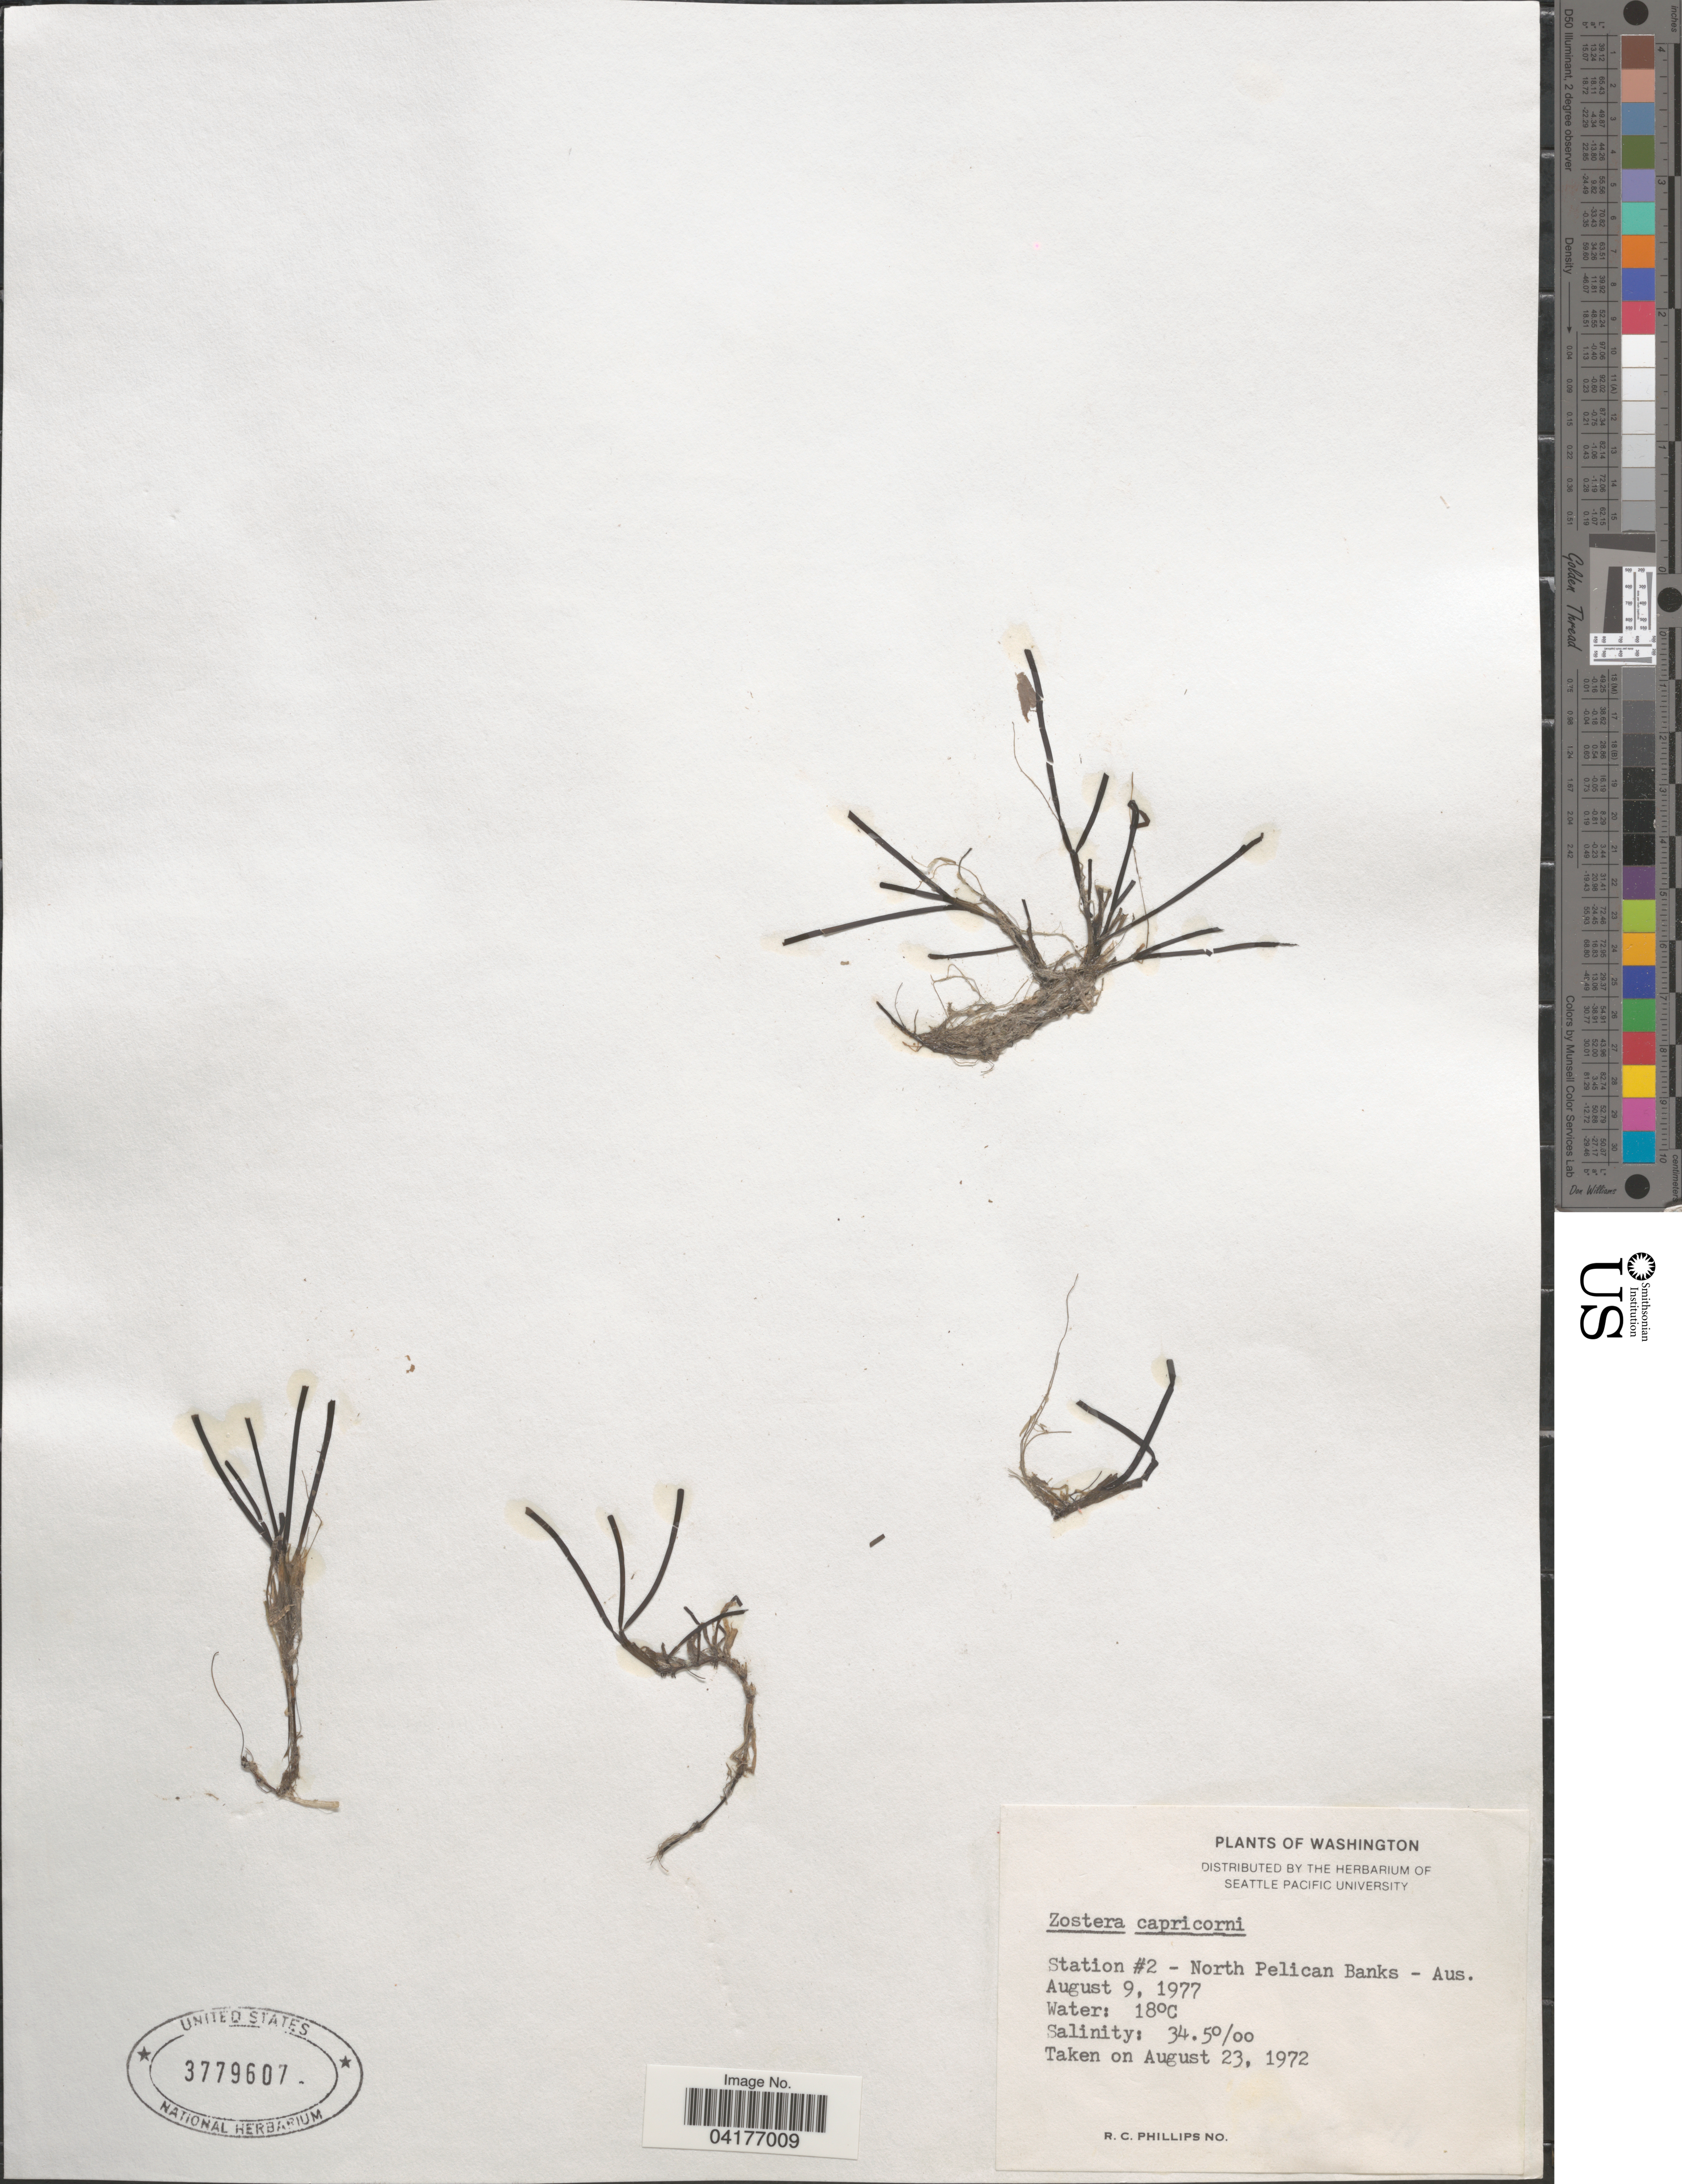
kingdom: Plantae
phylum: Tracheophyta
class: Liliopsida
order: Alismatales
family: Zosteraceae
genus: Zostera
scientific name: Zostera capricorni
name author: Asch.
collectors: R. C. Phillips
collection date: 1977-08-09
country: Australia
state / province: Queensland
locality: Station #2 - North Pelican Banks.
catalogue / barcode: US 3779607